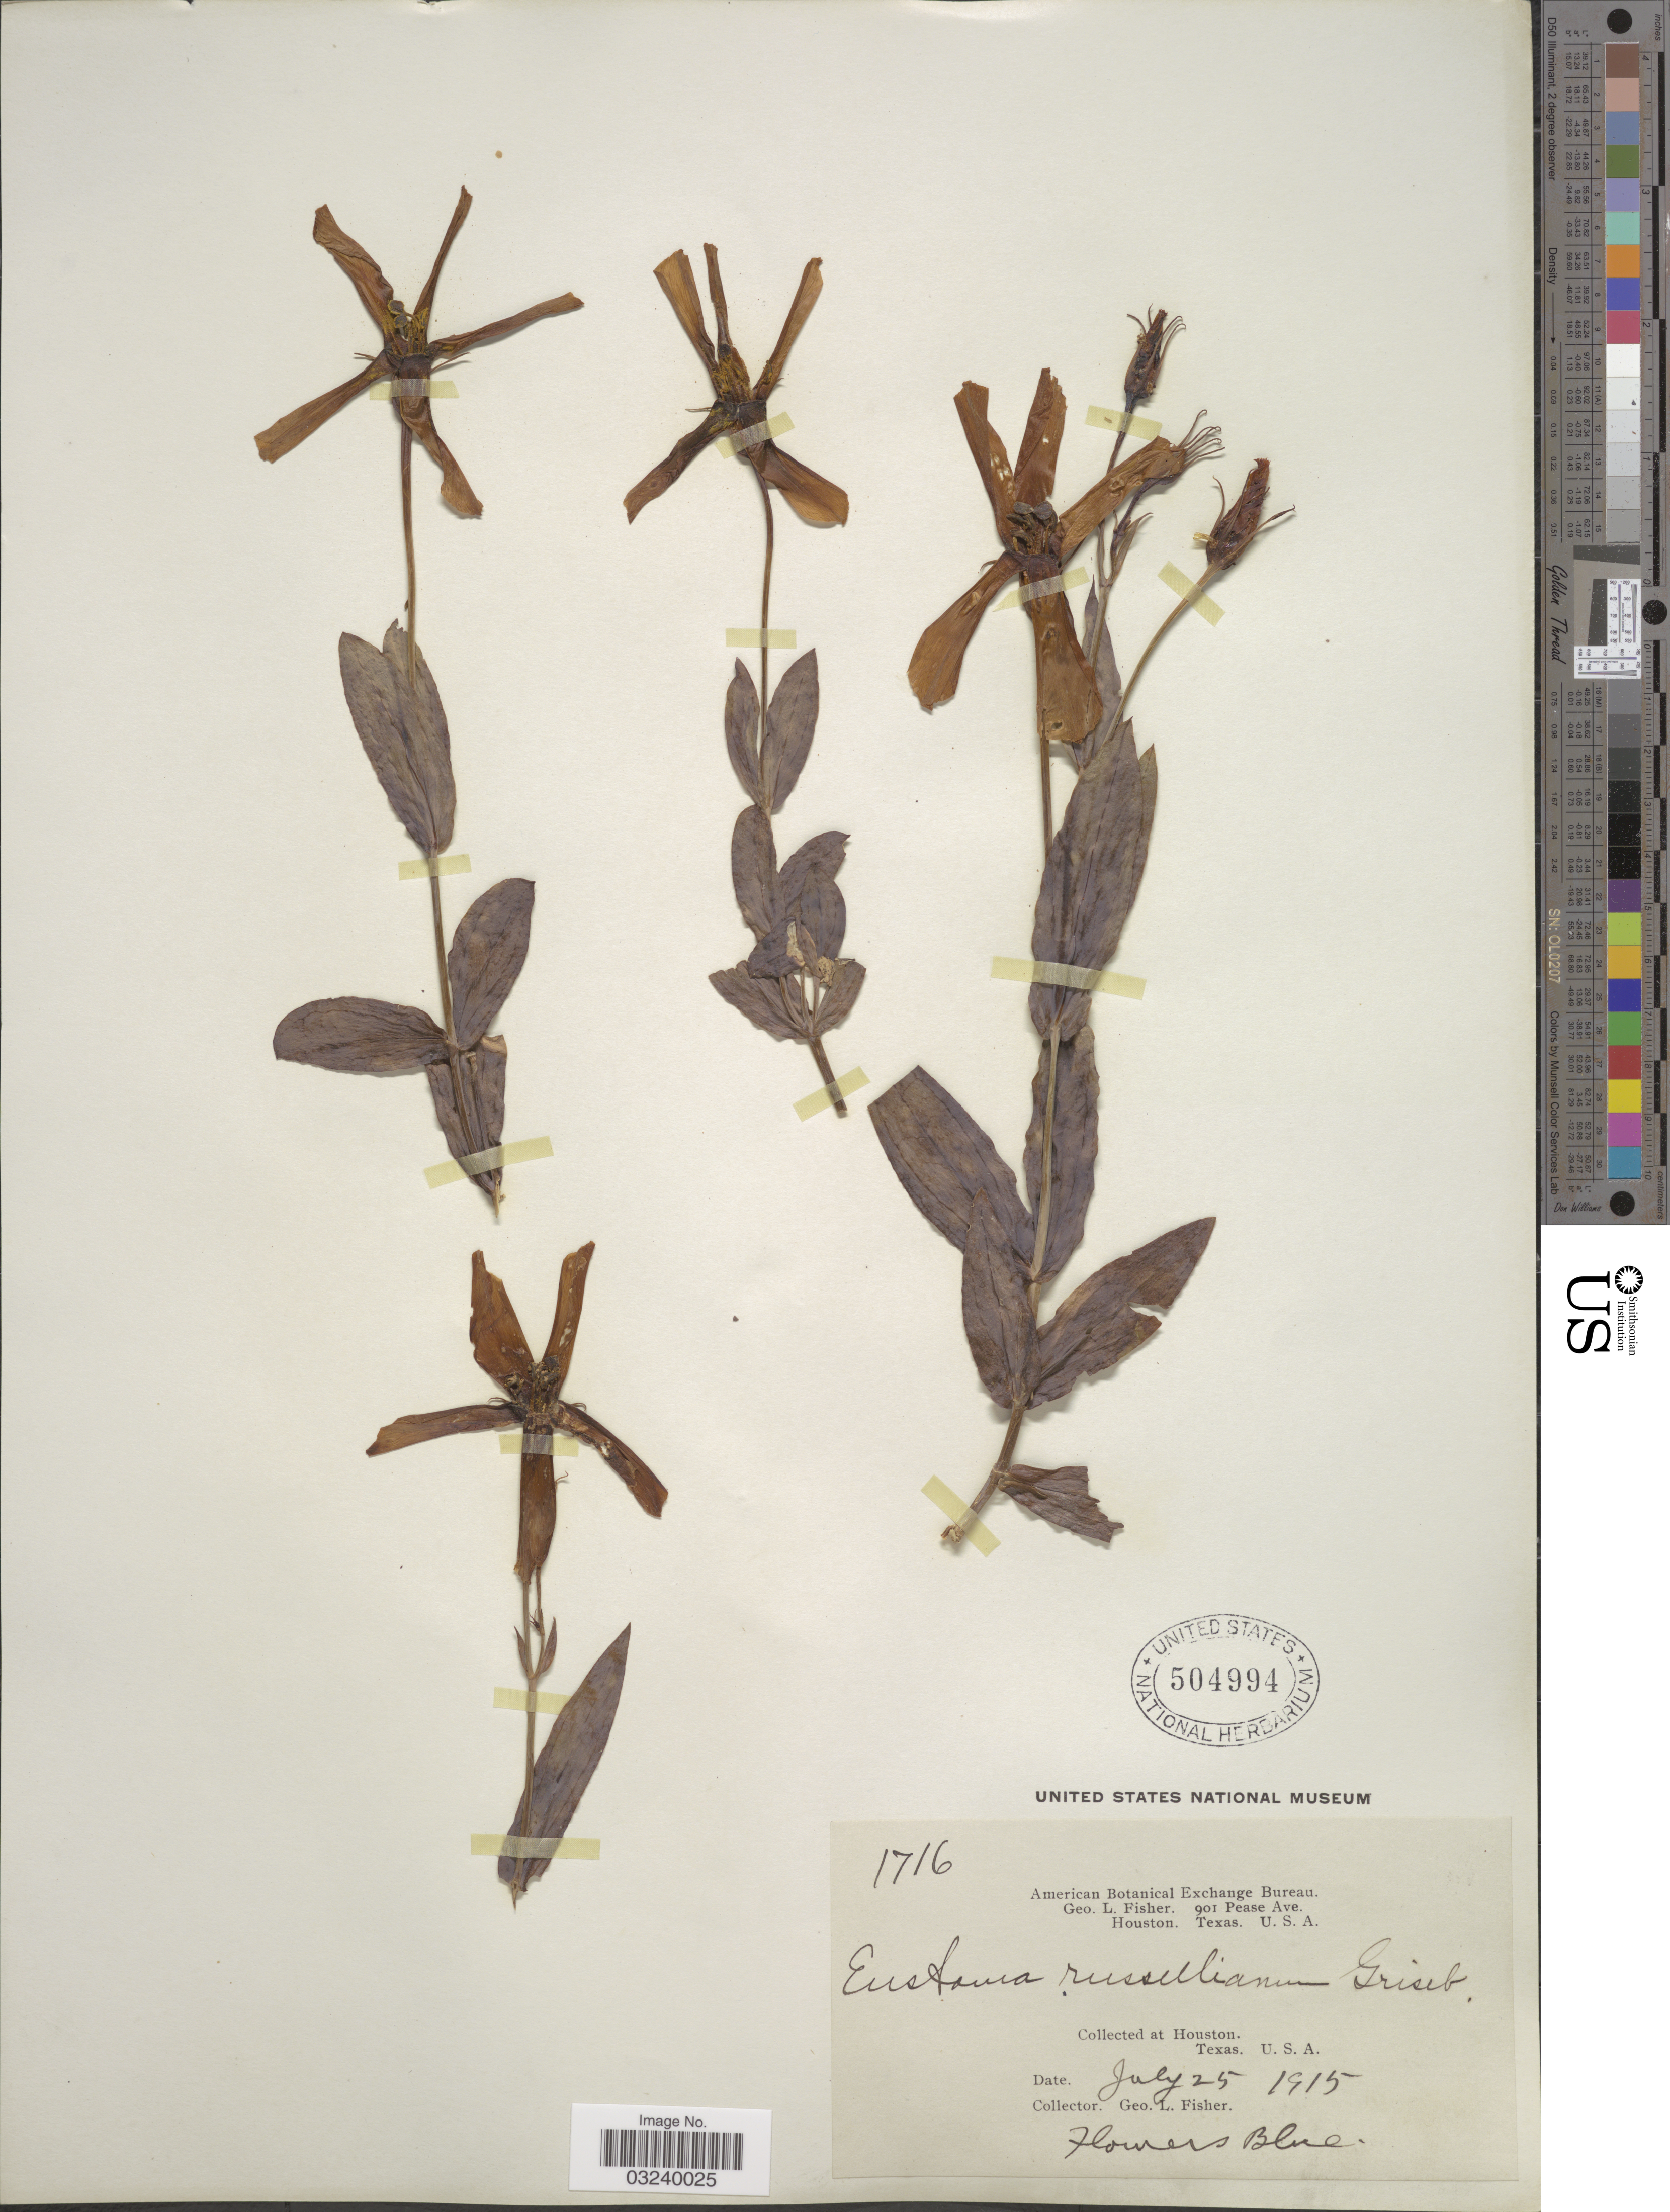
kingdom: Plantae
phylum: Tracheophyta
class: Magnoliopsida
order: Gentianales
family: Gentianaceae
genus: Eustoma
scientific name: Eustoma grandiflorum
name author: (Raf.) Shinners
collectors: G. L. Fisher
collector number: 1716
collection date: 1915-07-25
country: United States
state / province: Texas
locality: Houston, Texas.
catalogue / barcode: US 504994